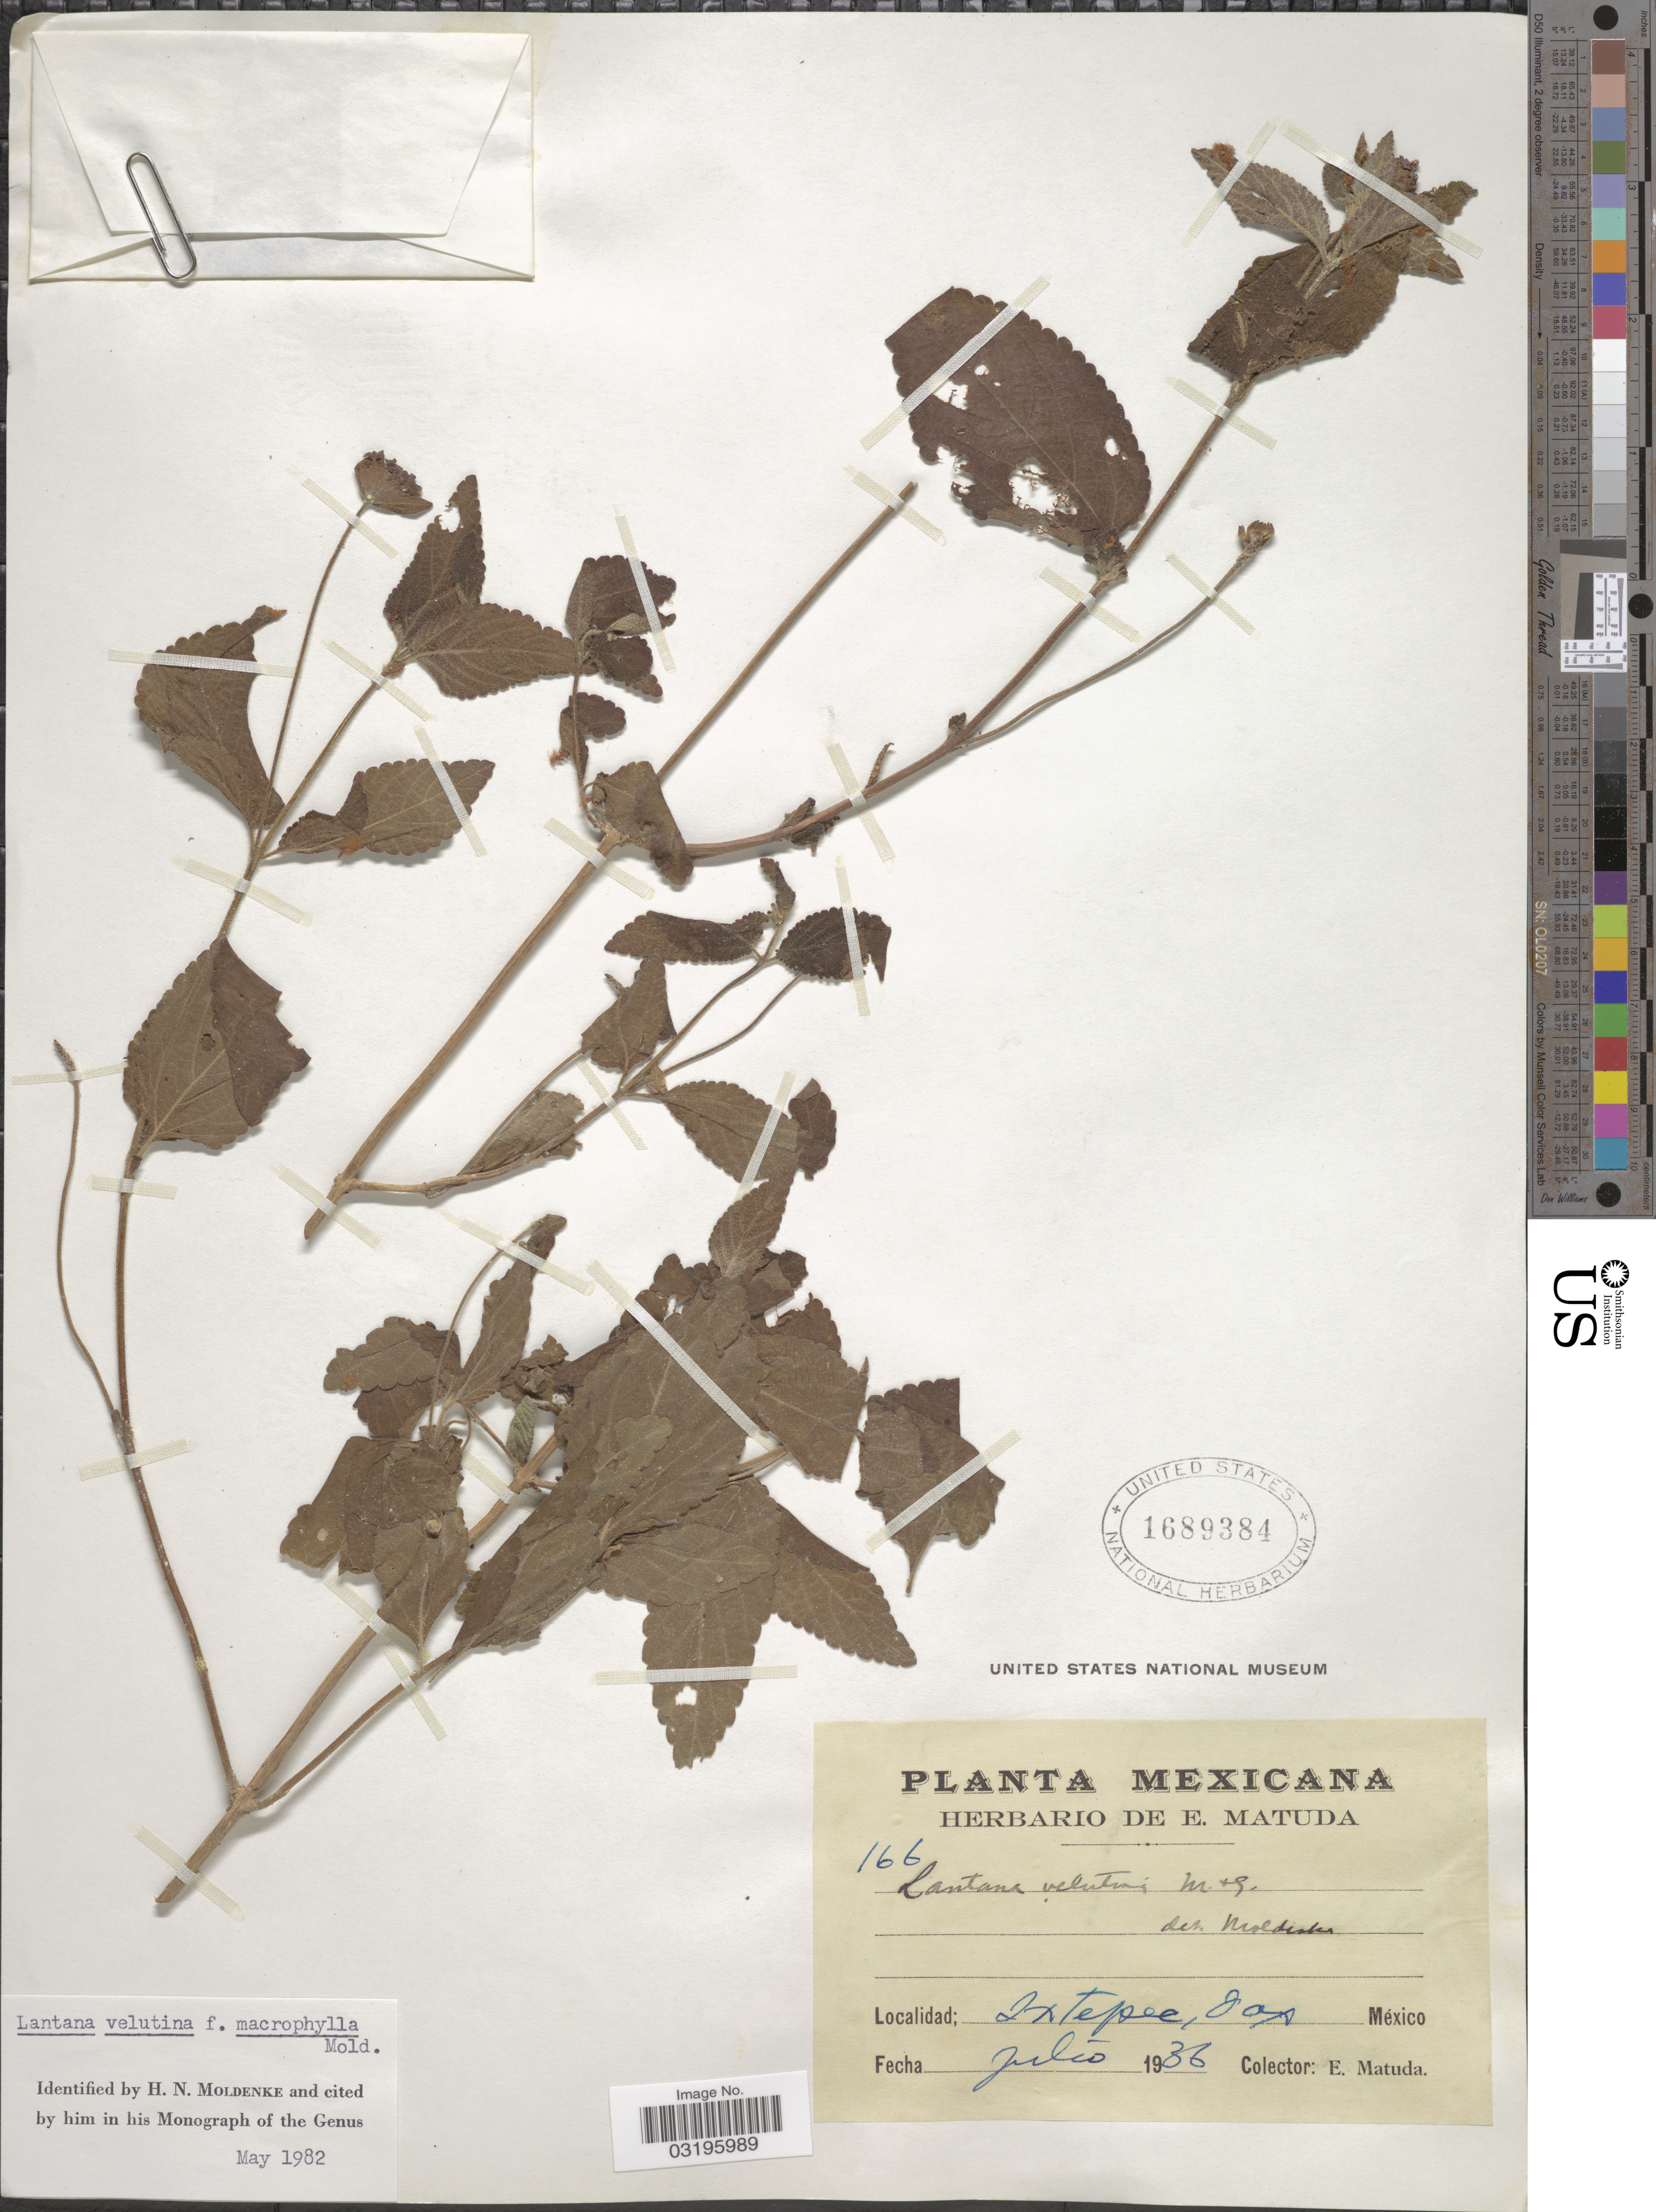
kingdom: Plantae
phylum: Tracheophyta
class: Magnoliopsida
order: Lamiales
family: Verbenaceae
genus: Lantana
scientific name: Lantana velutina f. macrophylla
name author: Moldenke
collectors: E. Matuda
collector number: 166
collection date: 1936-07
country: Mexico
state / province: Oaxaca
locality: Ixtepec.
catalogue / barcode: US 1689384